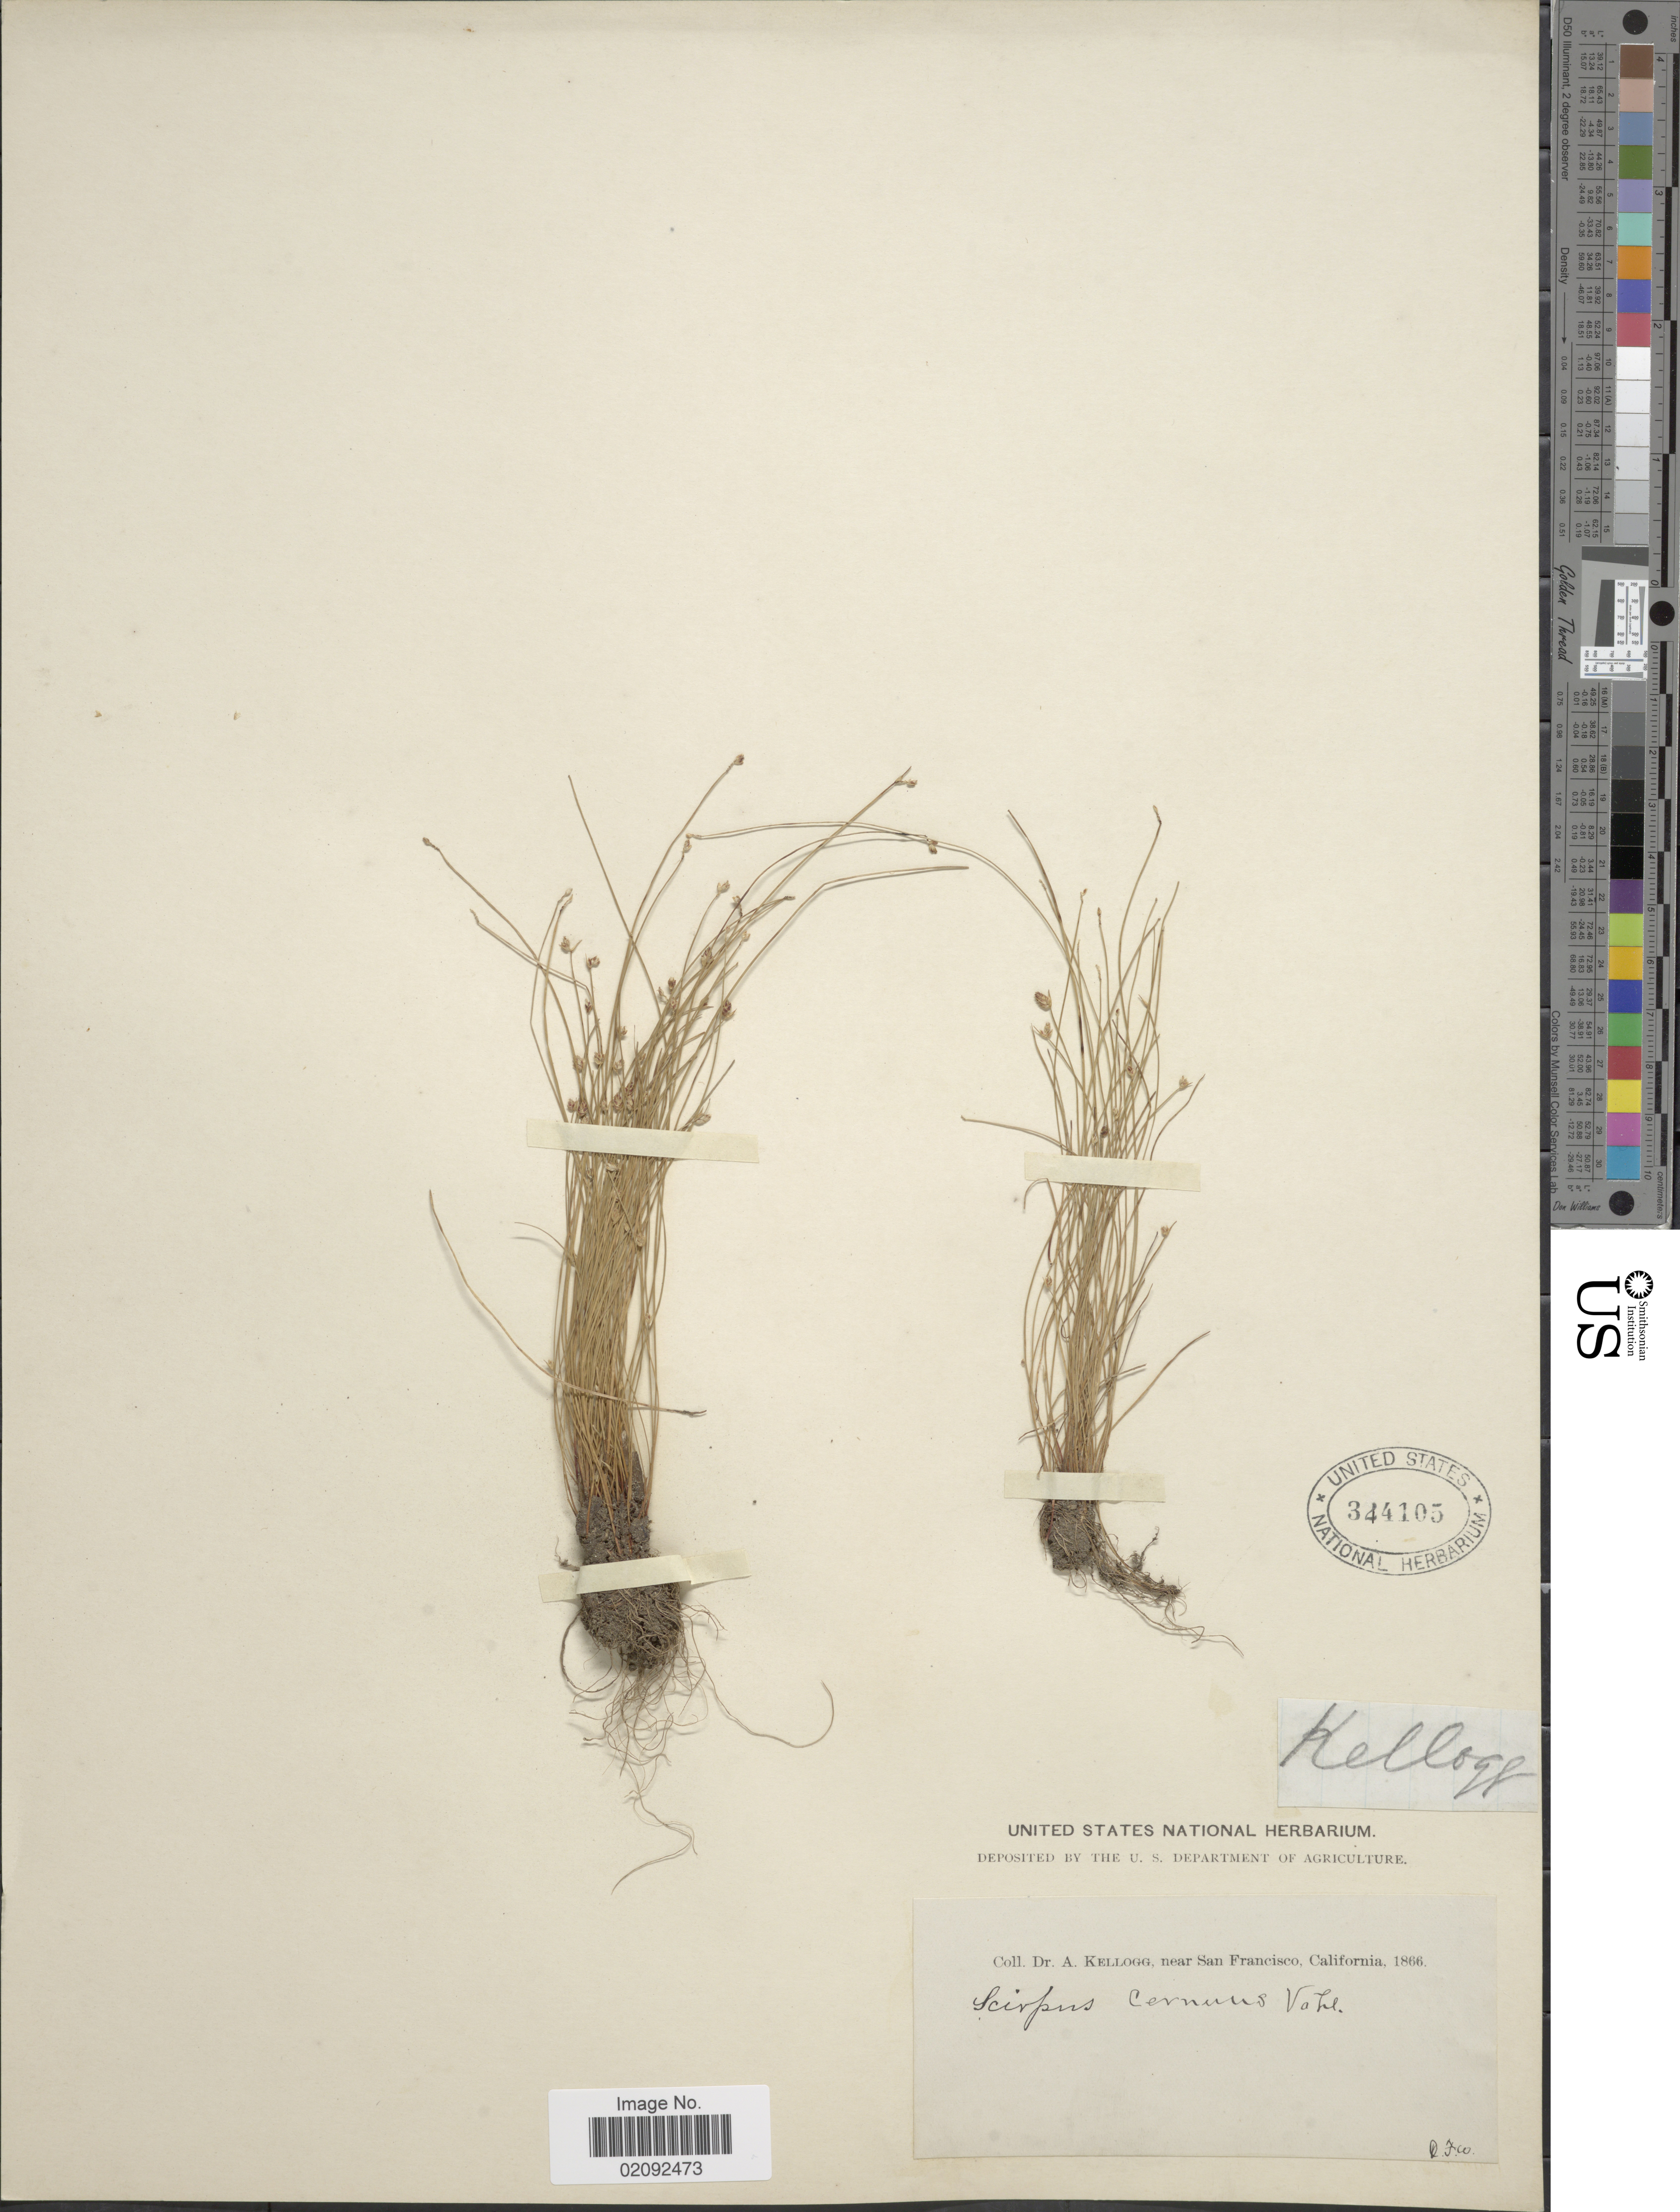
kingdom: Plantae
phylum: Tracheophyta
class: Liliopsida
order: Poales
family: Cyperaceae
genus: Isolepis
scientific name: Isolepis cernua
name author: (Vahl) Roem. & Schult.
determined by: Strong, Mark T., (BOT), Smithsonian Institution - National Museum of Natural History (UNITED STATES)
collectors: A. Kellogg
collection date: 1866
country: United States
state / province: California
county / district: San Francisco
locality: Near San Francisco.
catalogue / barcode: US 344105